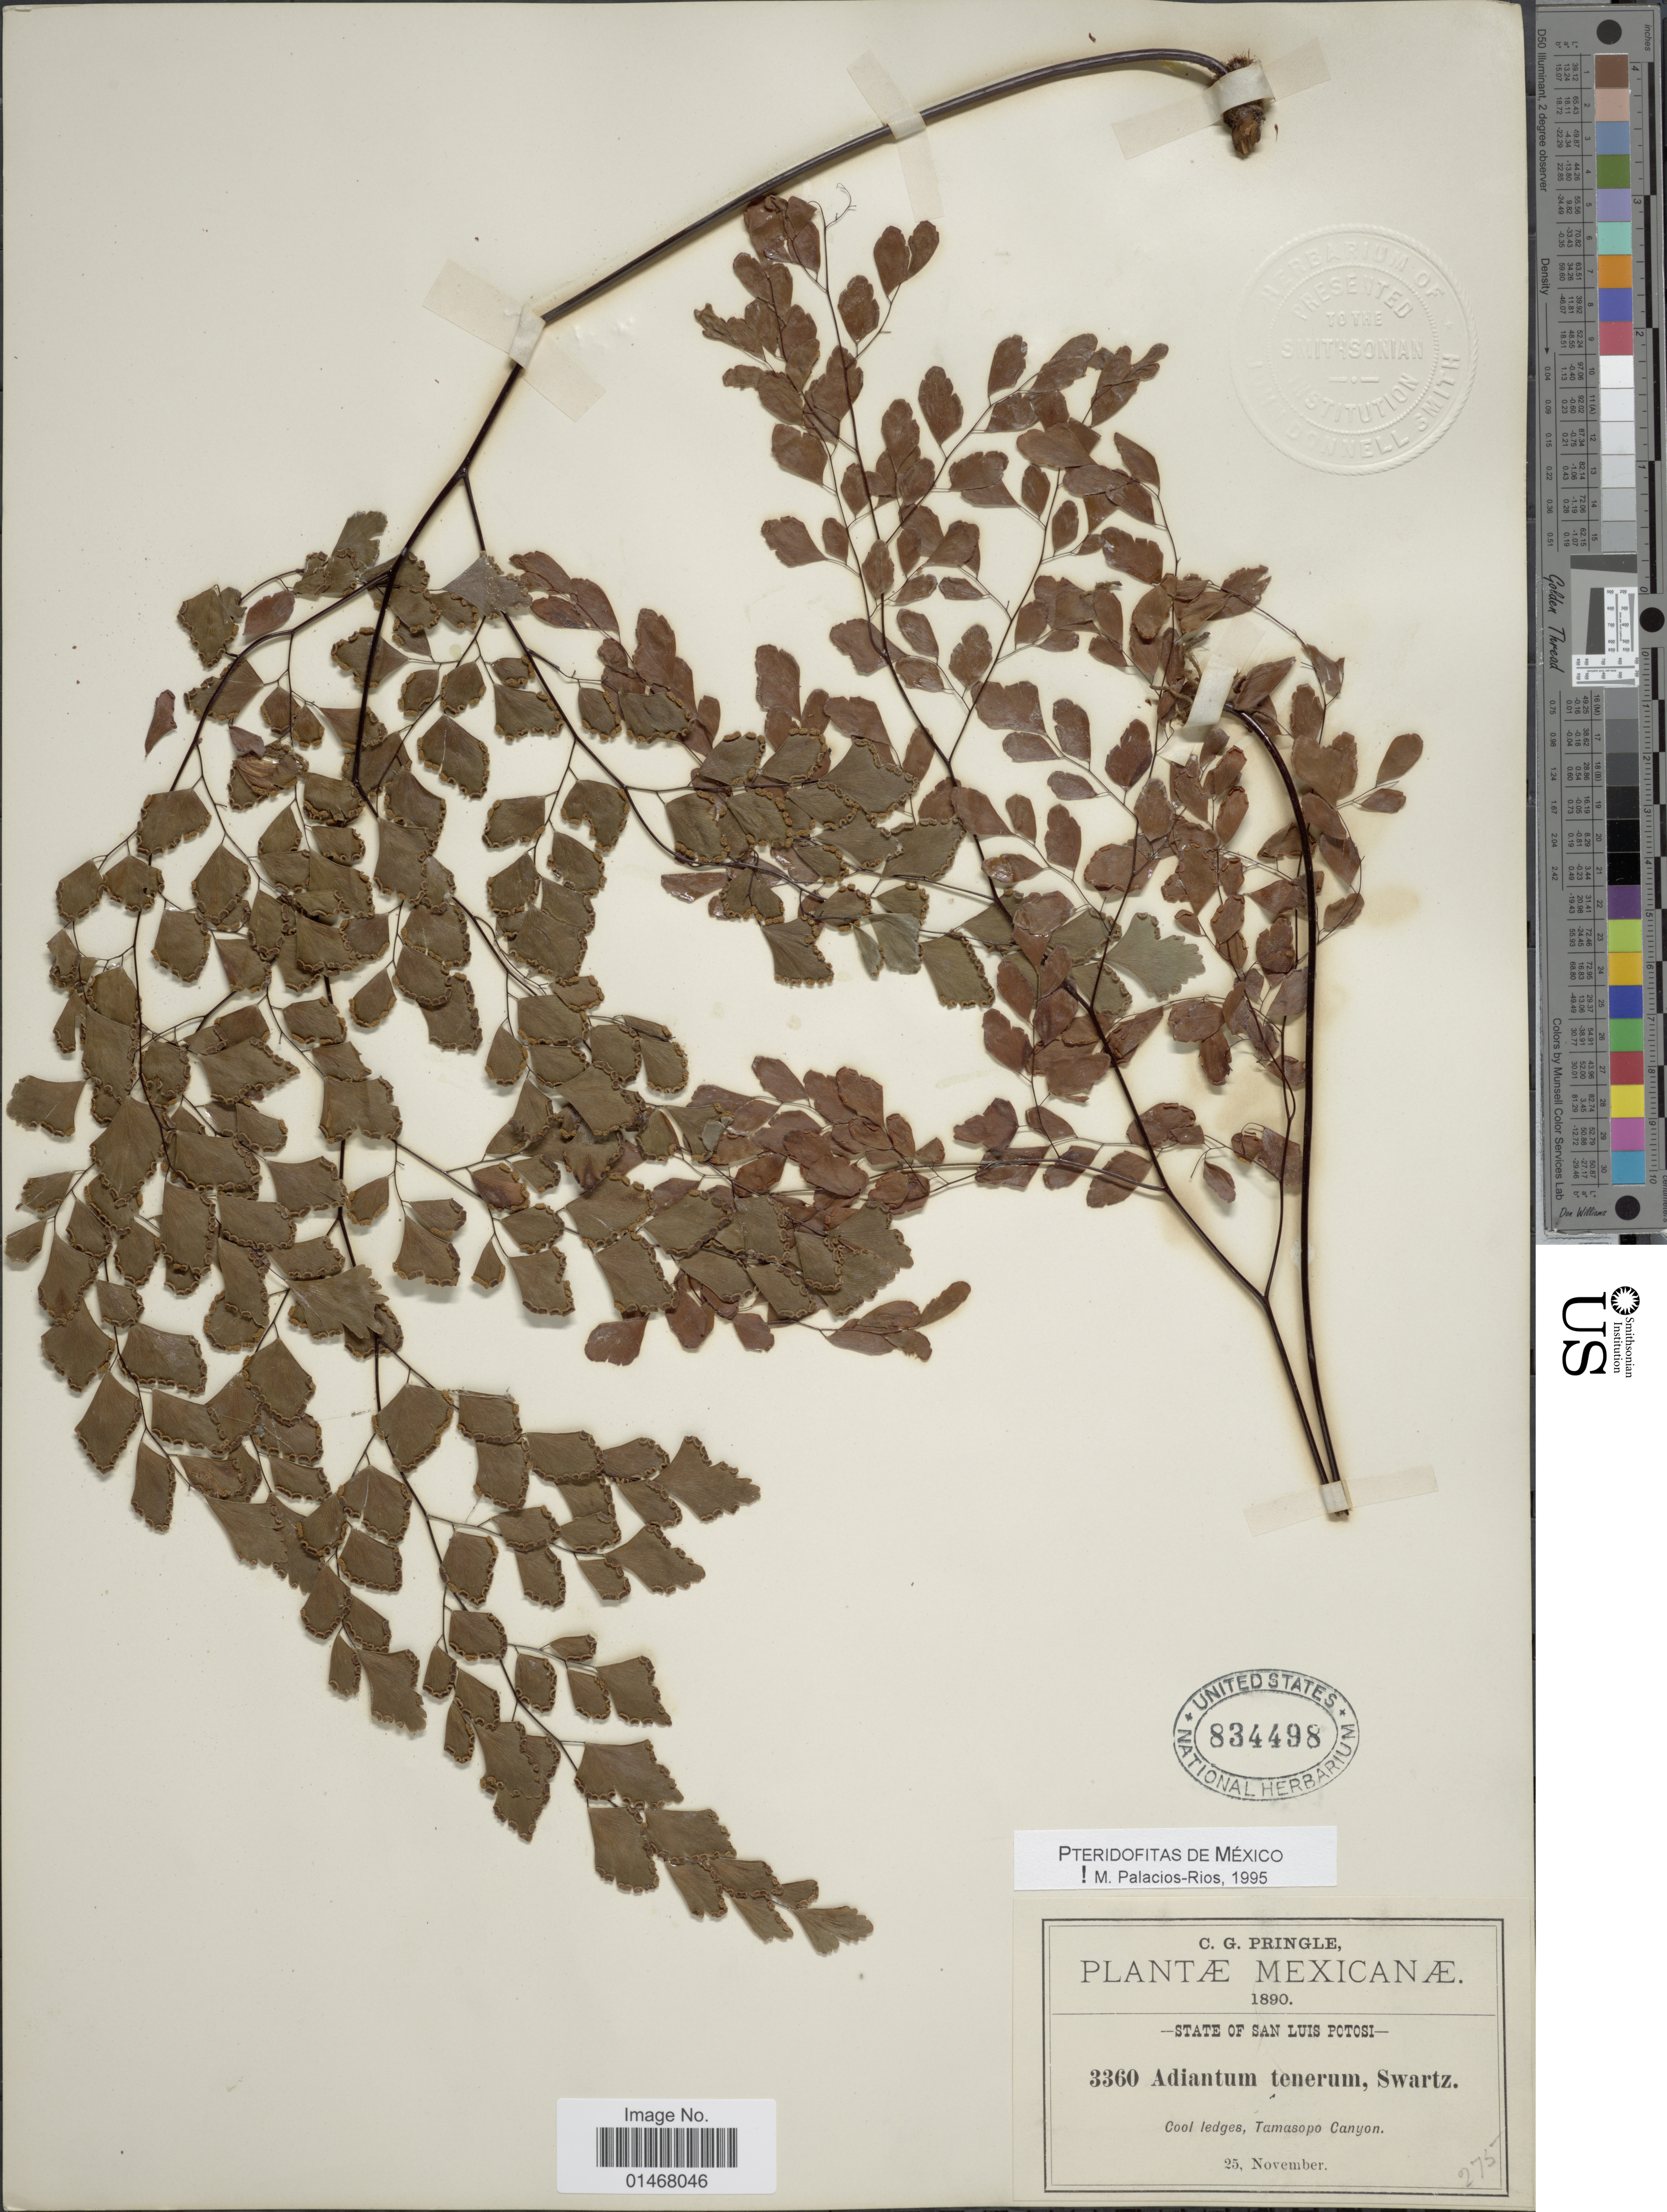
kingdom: Plantae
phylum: Tracheophyta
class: Polypodiopsida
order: Polypodiales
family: Pteridaceae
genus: Adiantum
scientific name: Adiantum tenerum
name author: Sw.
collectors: C. G. Pringle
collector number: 3360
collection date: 1890-11-25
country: Mexico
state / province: San Luis Potosí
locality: Cool ledges, Tamasopo Canyon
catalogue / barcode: US 834498